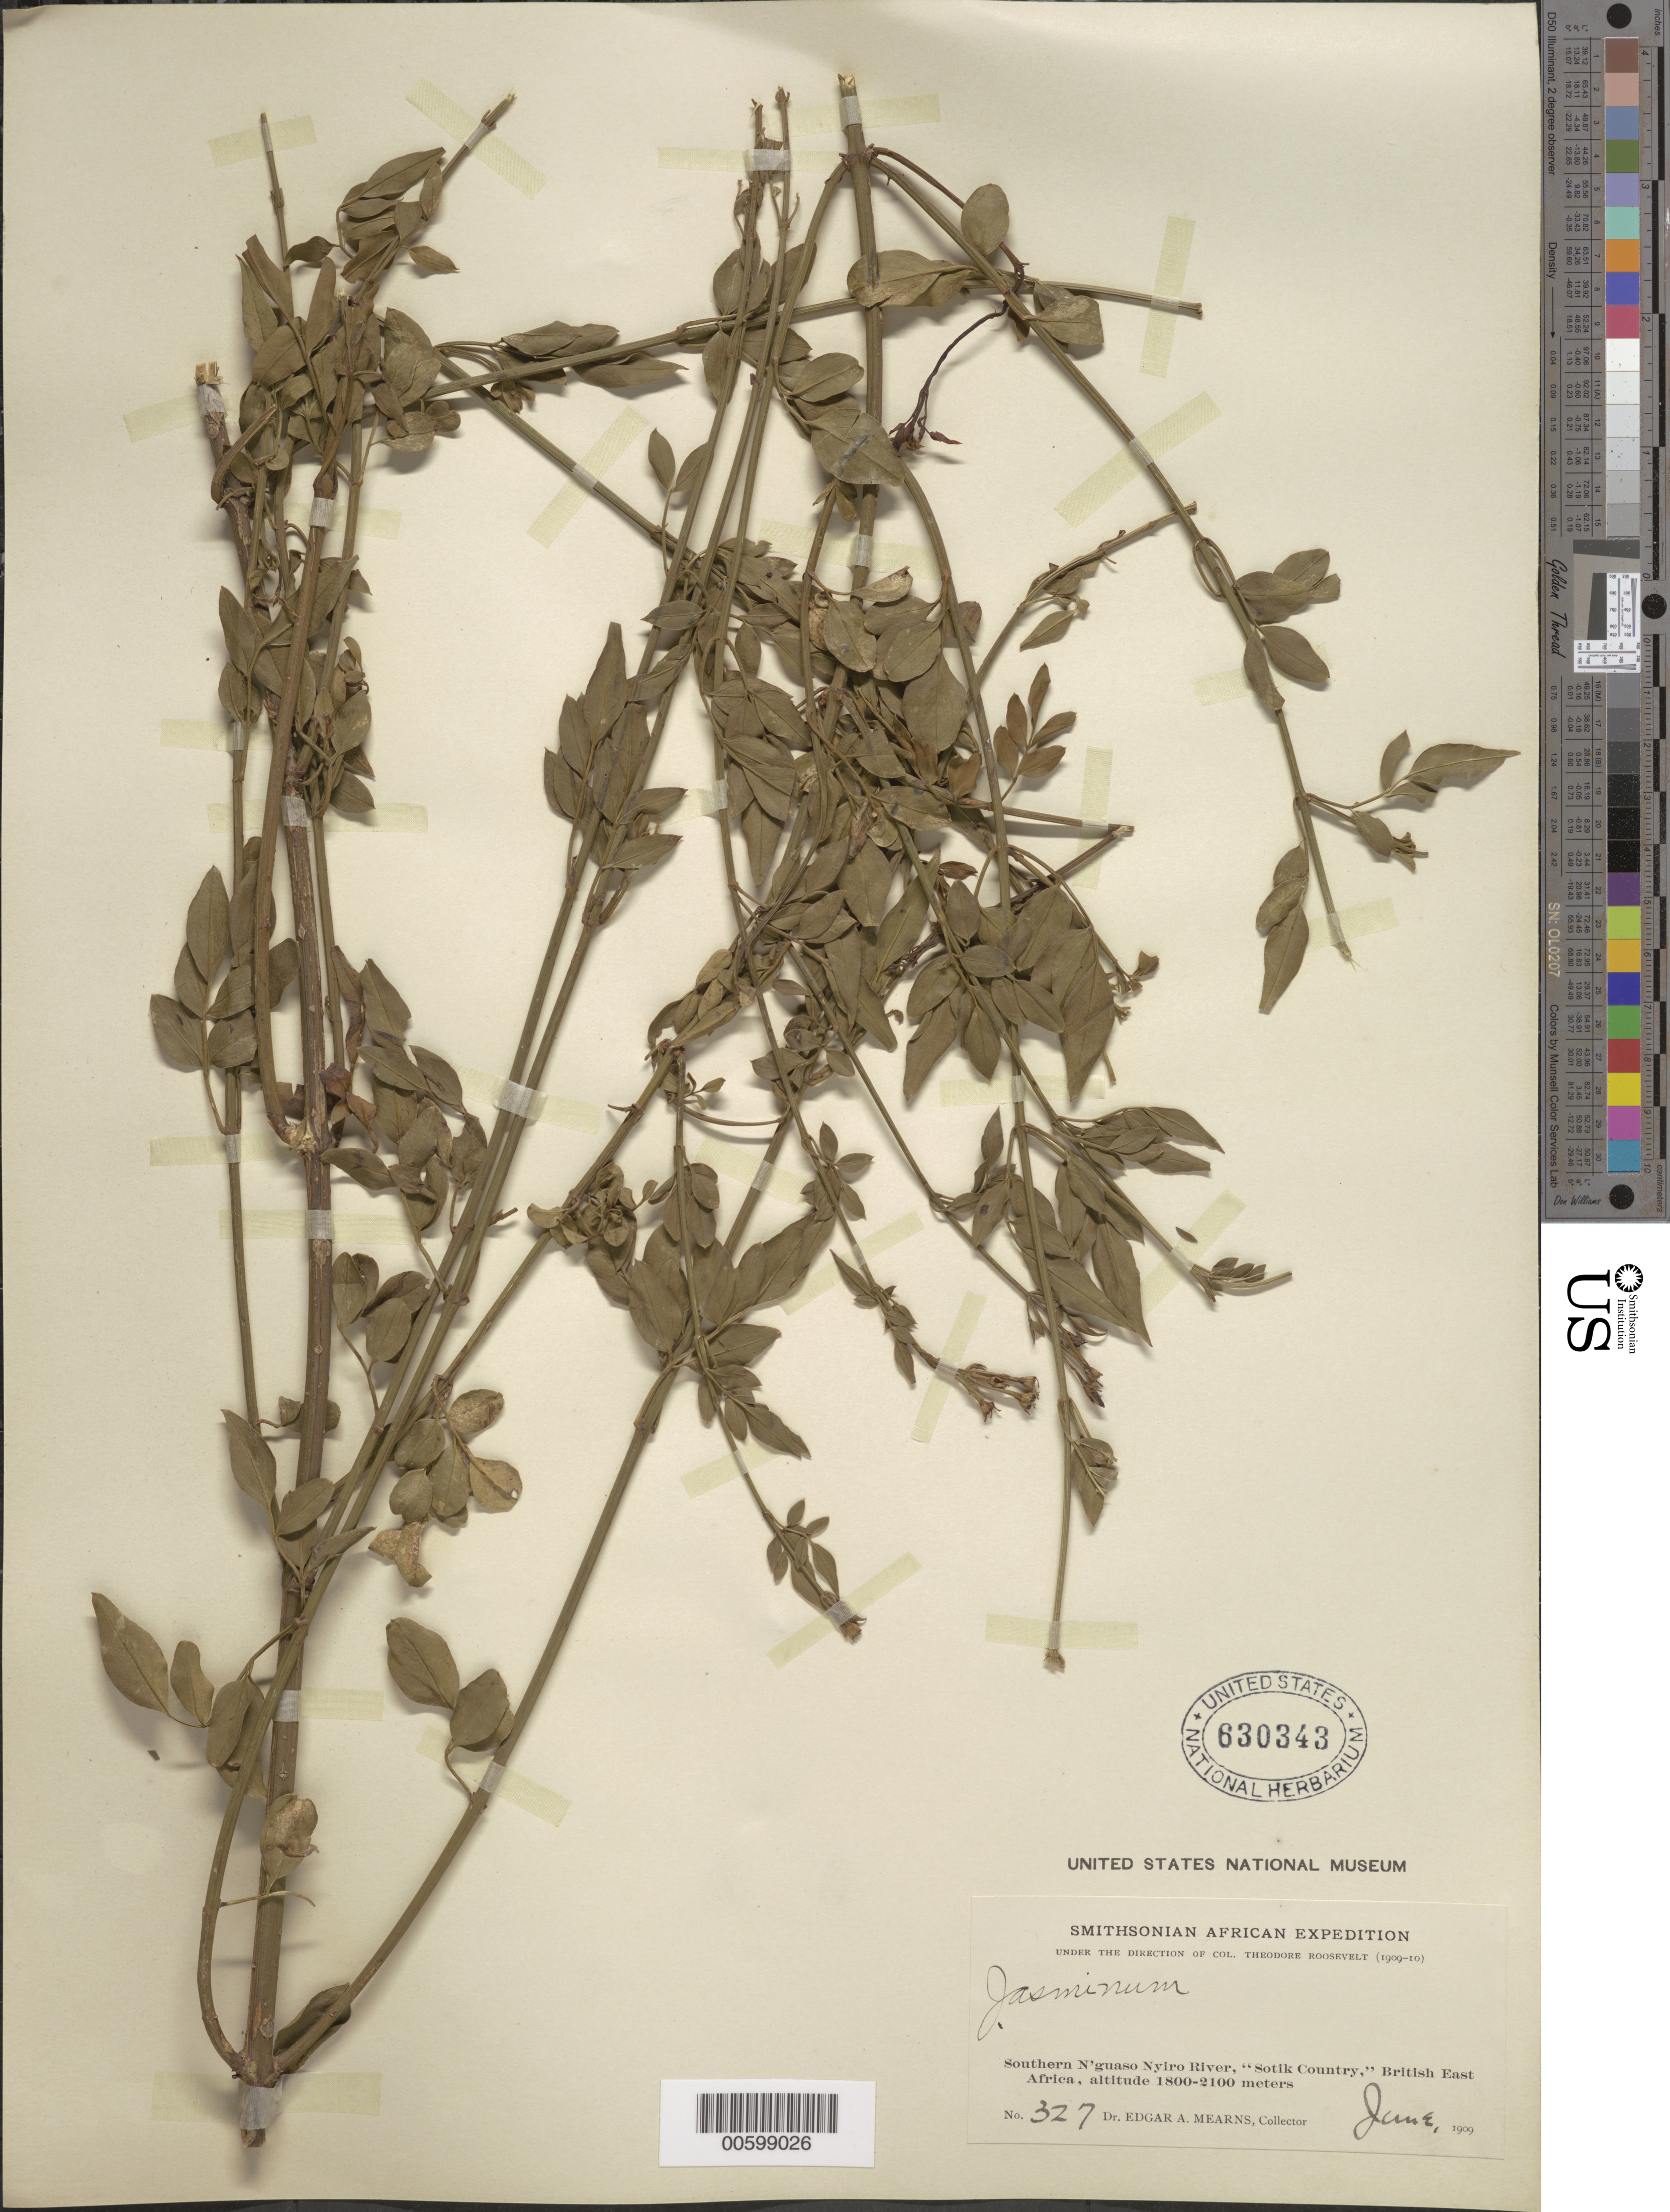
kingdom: Plantae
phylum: Tracheophyta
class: Magnoliopsida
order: Lamiales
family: Oleaceae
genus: Jasminum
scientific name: Jasminum sp.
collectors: E. A. Mearns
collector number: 327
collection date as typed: Jun 1909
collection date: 1909-06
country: Kenya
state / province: Bomet / Narok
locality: Southern N'guaso Nyiro river", Sotik Country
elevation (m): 1800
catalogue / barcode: US 630343